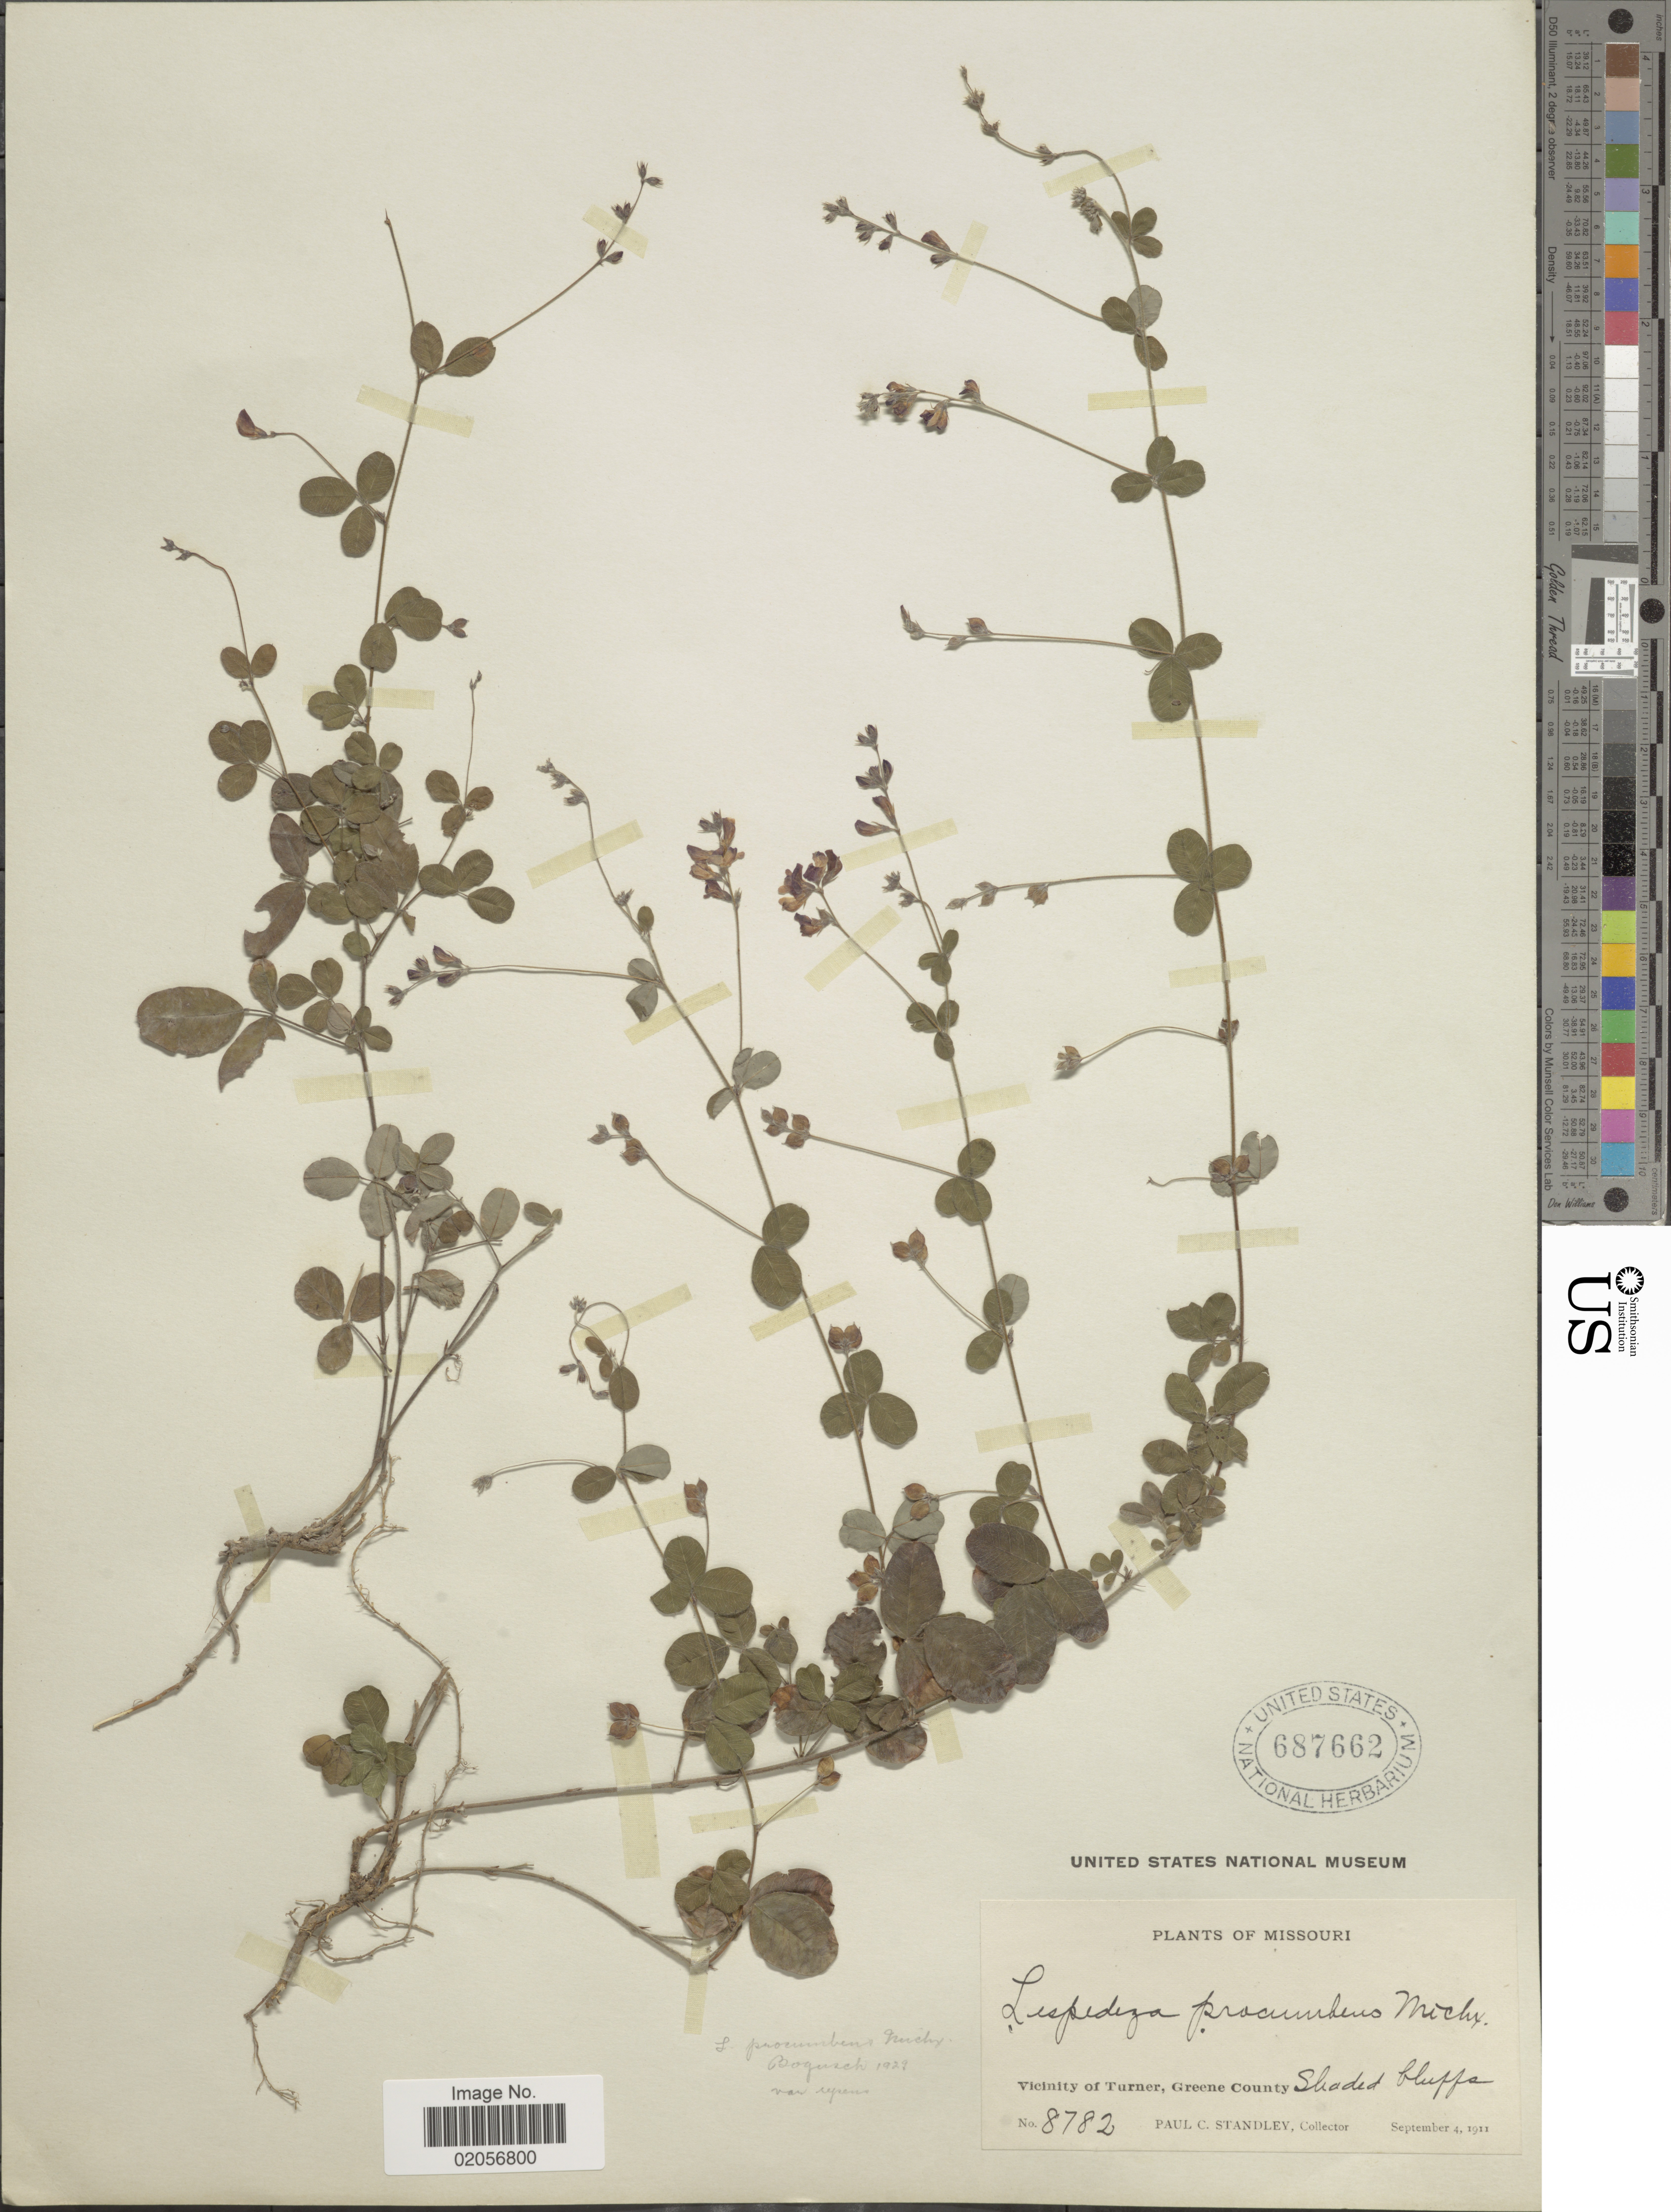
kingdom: Plantae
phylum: Tracheophyta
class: Magnoliopsida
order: Fabales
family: Fabaceae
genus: Lespedeza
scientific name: Lespedeza procumbens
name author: Michx.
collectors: P. C. Standley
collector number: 8782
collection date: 1911-09-04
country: United States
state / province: Missouri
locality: Vicinity of Turner, Greene County, Shaded bluffs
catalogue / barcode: US 687662